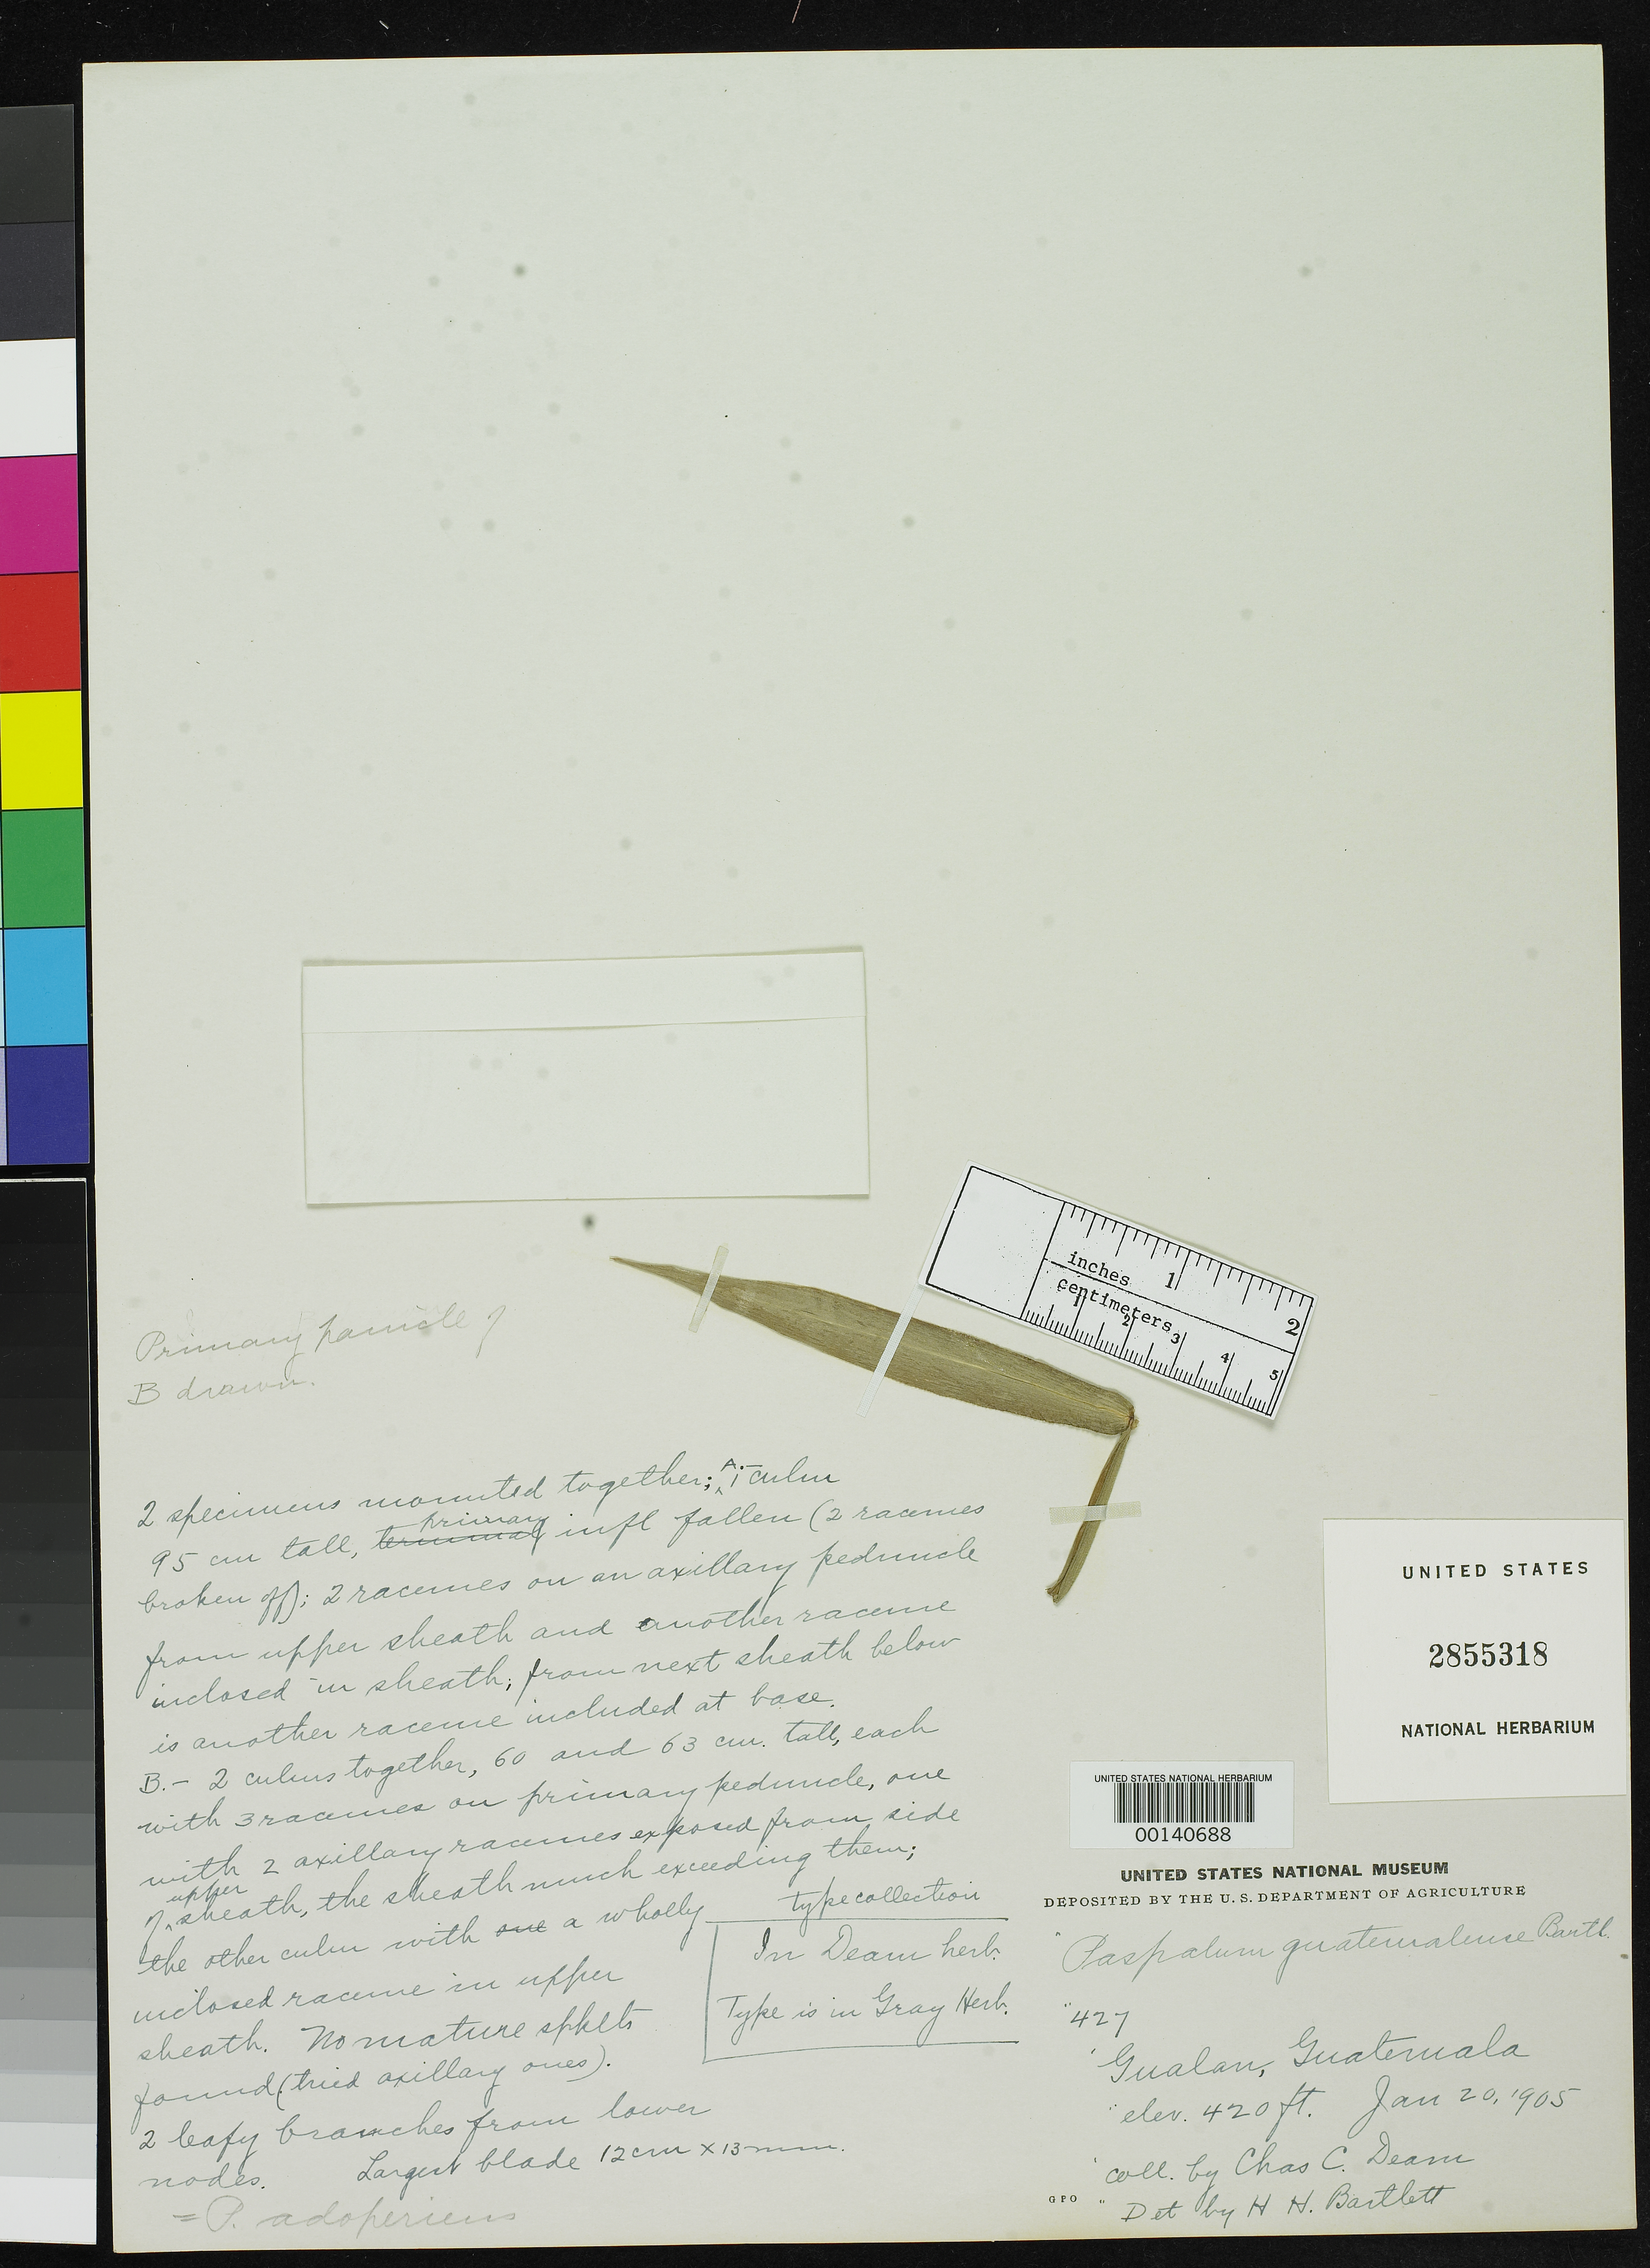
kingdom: Plantae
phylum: Tracheophyta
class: Liliopsida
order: Poales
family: Poaceae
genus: Paspalum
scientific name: Paspalum guatemalense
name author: Bartlett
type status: Type Fragment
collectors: C. C. Deam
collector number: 427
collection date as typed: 20 Jan 1905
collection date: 1905-01-20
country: Guatemala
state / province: Zacapa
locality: Gualan; alt. 420 ft.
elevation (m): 128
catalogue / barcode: US 2855318